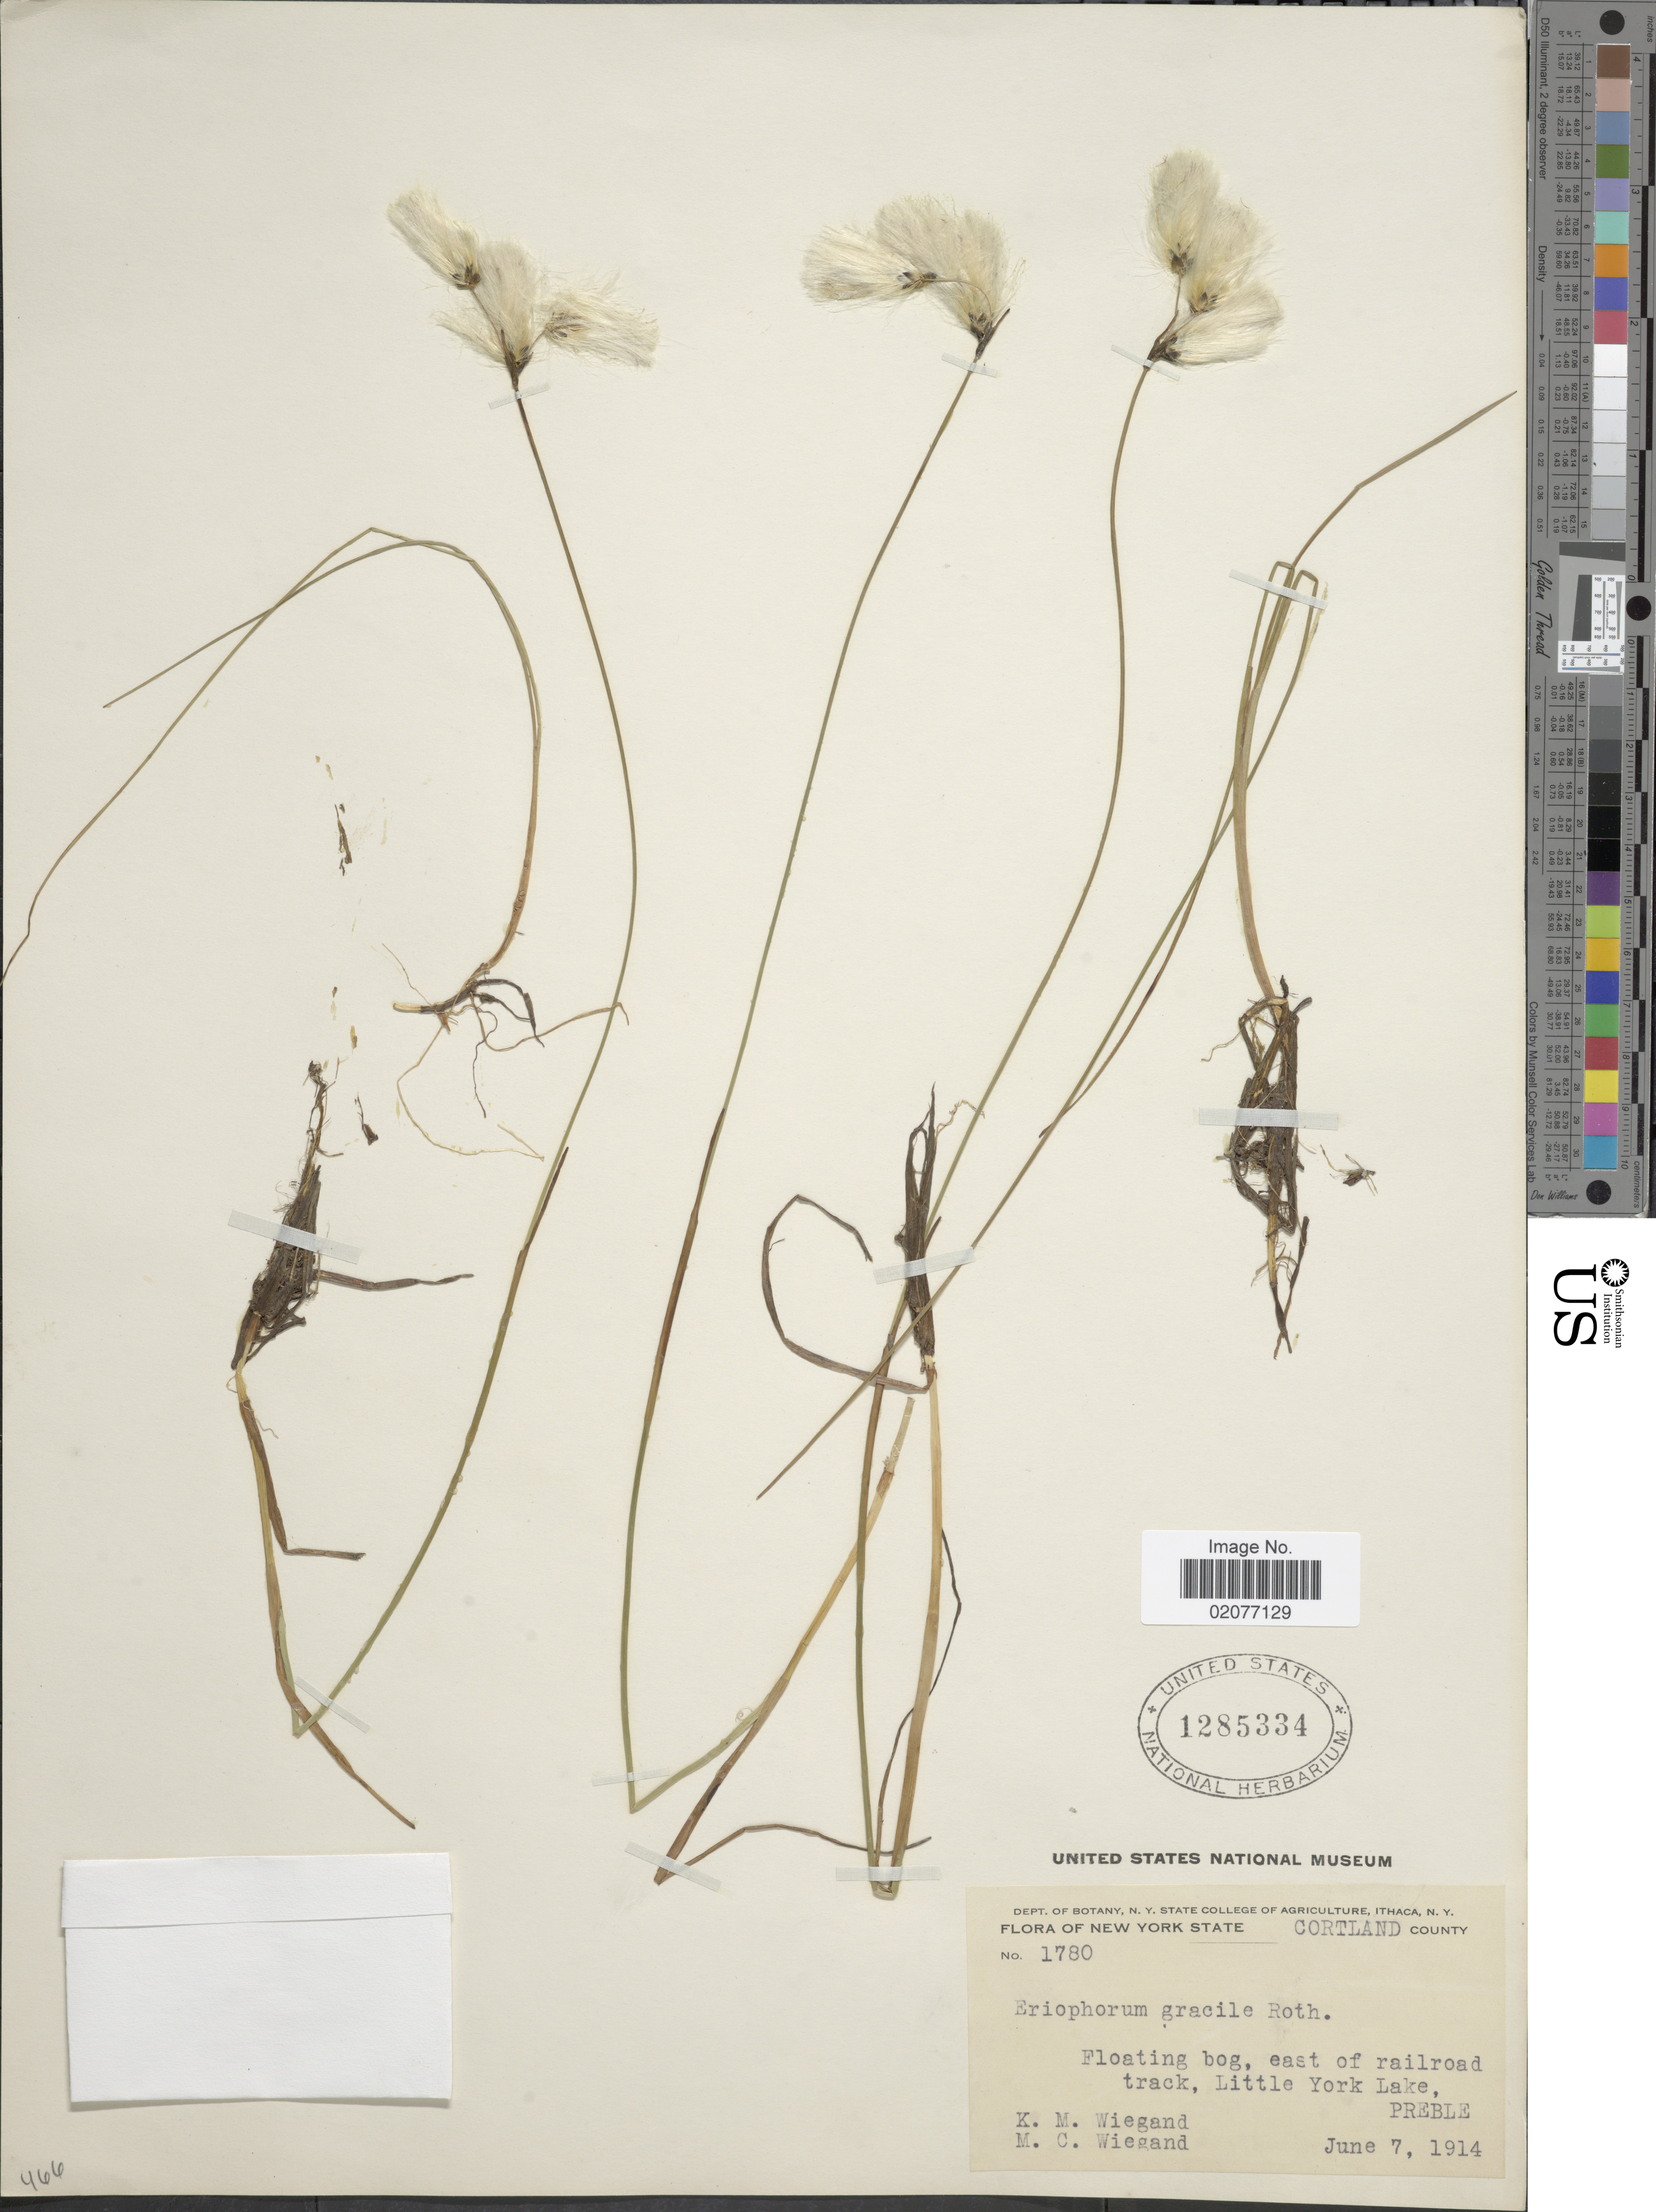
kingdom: Plantae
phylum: Tracheophyta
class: Liliopsida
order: Poales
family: Cyperaceae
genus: Eriophorum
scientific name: Eriophorum gracile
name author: W.D.J. Koch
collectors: K. M. Wiegand & M. Wiegand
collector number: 1780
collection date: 1914-06-07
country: United States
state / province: New York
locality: Cortland County, Floating bog, east of railroad track, Little York Lake, Preble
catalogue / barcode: US 1285334